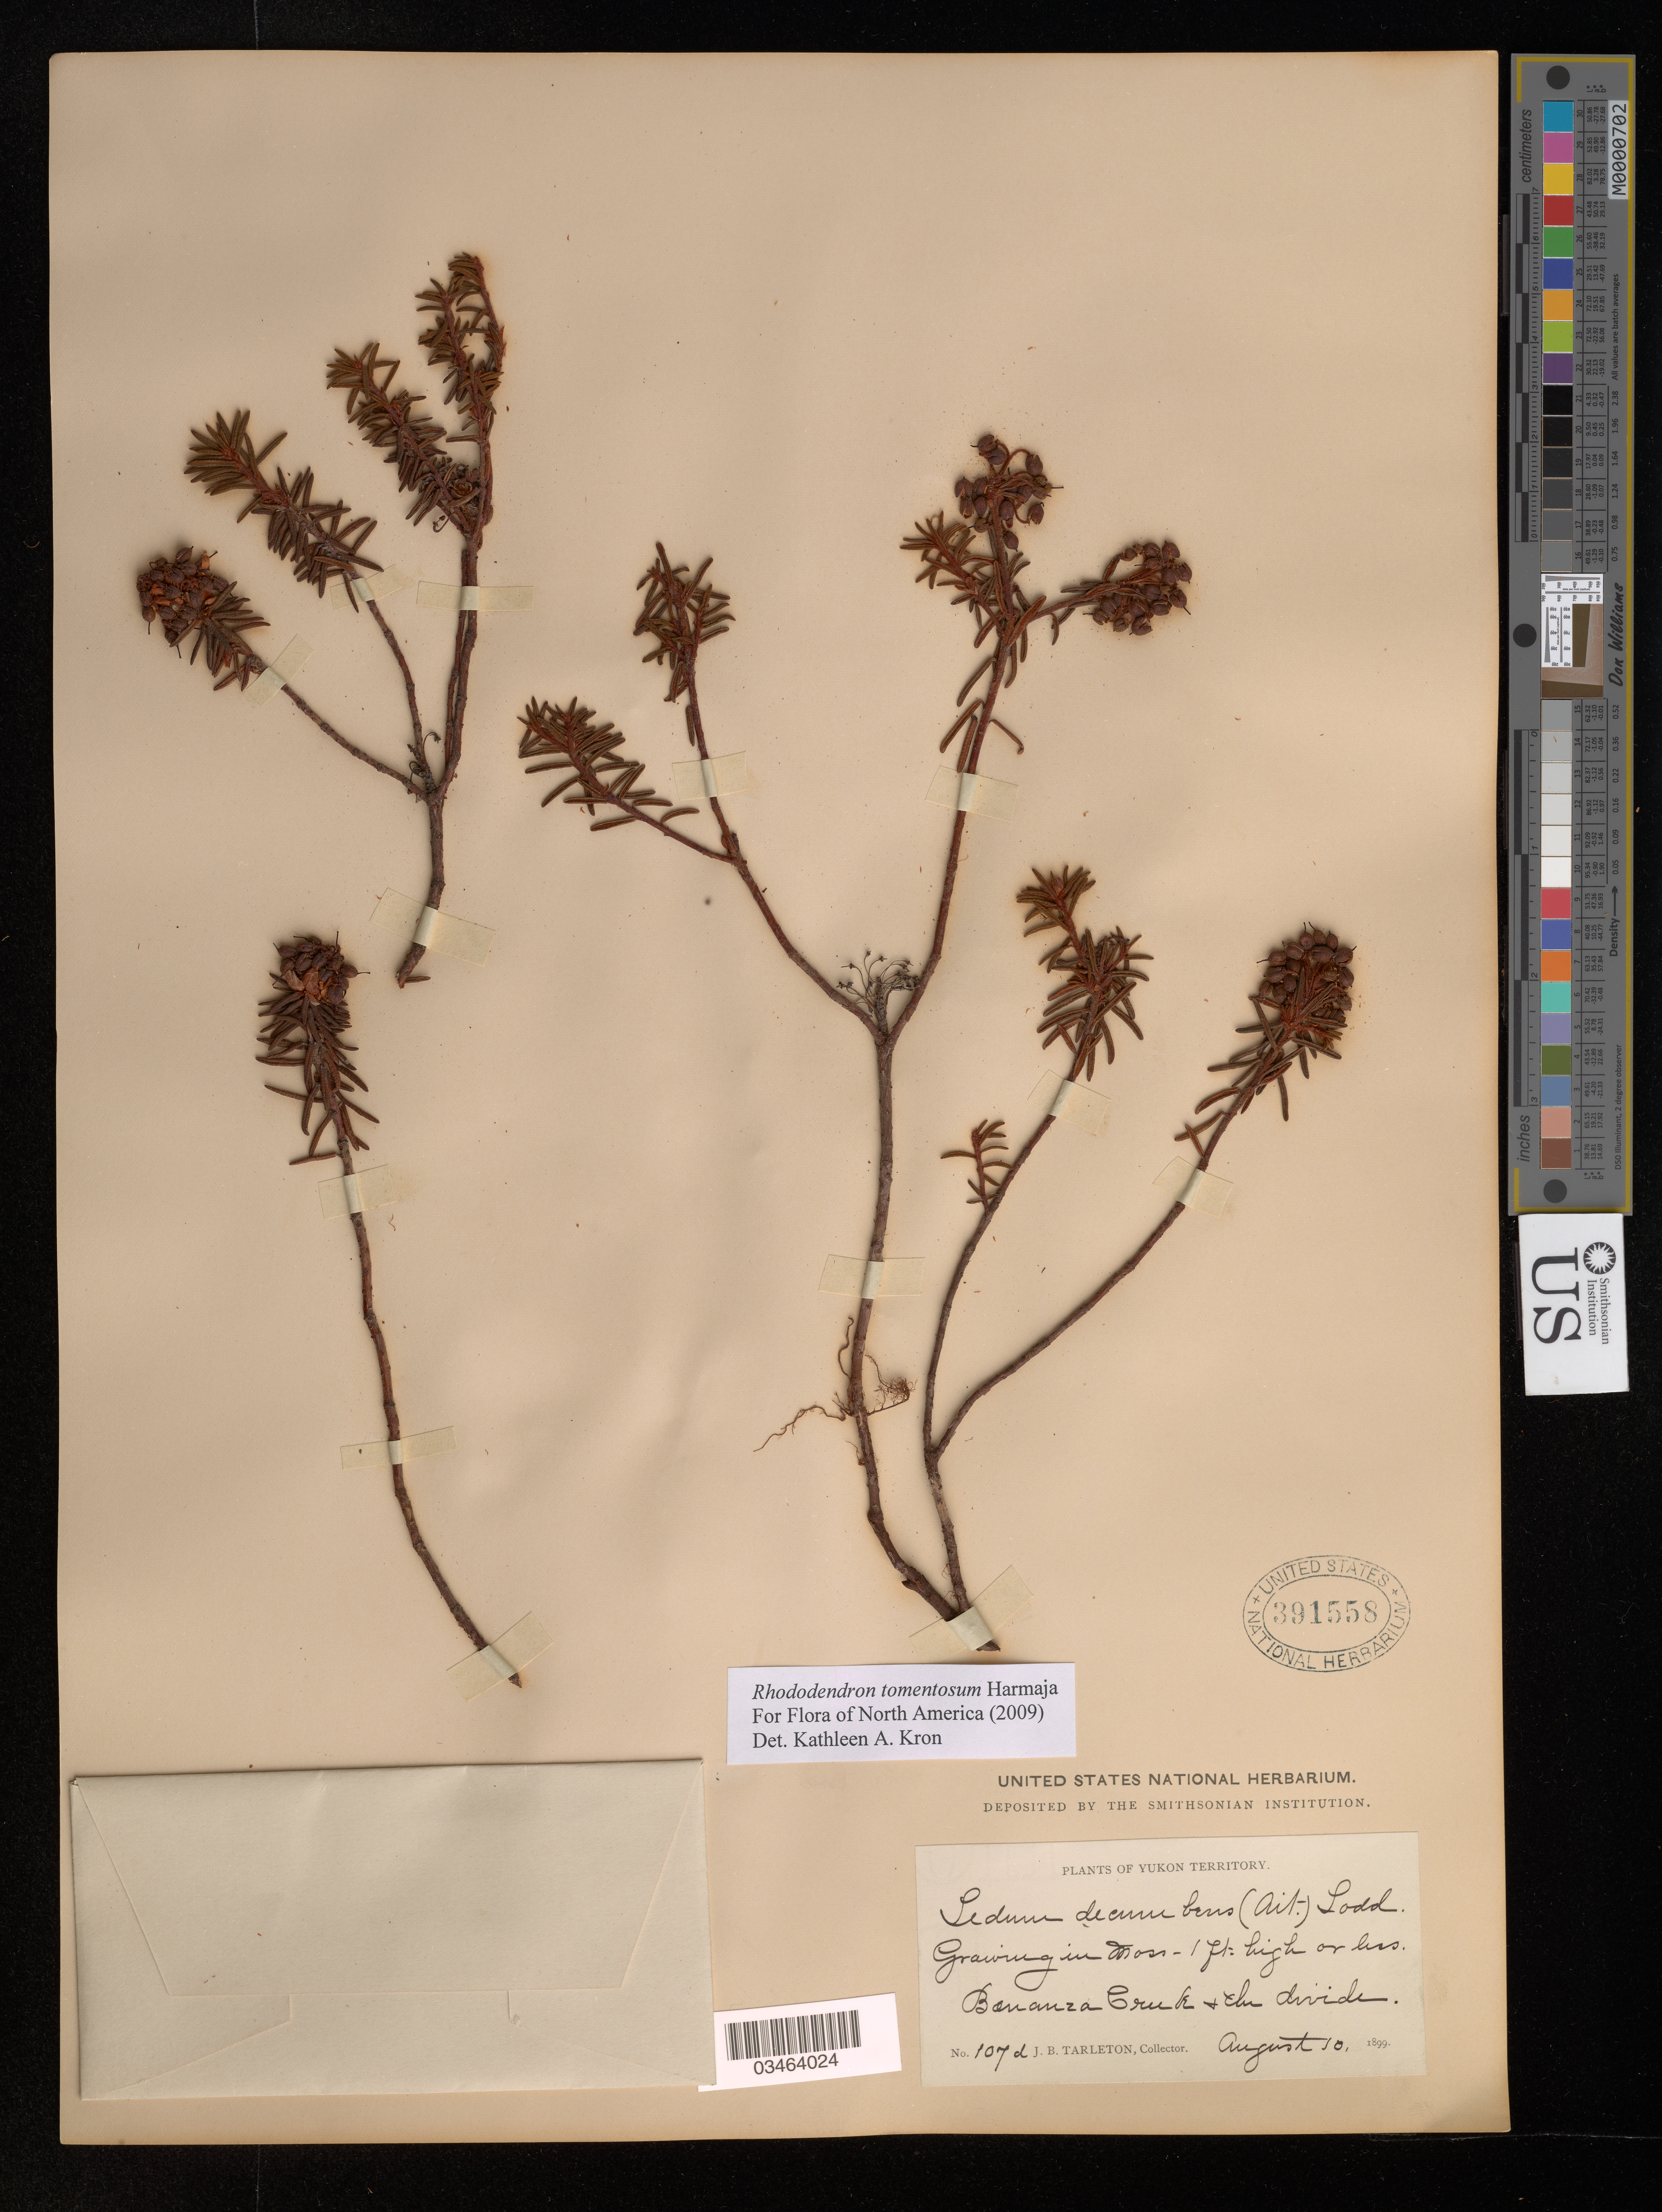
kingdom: Plantae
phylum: Tracheophyta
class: Magnoliopsida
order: Ericales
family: Ericaceae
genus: Rhododendron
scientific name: Rhododendron tomentosum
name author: Harmaja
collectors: J. Tarleton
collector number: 107L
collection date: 1899-08-10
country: Canada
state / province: Yukon Territory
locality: Bonanza Creek + the* divide.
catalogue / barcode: US 391558